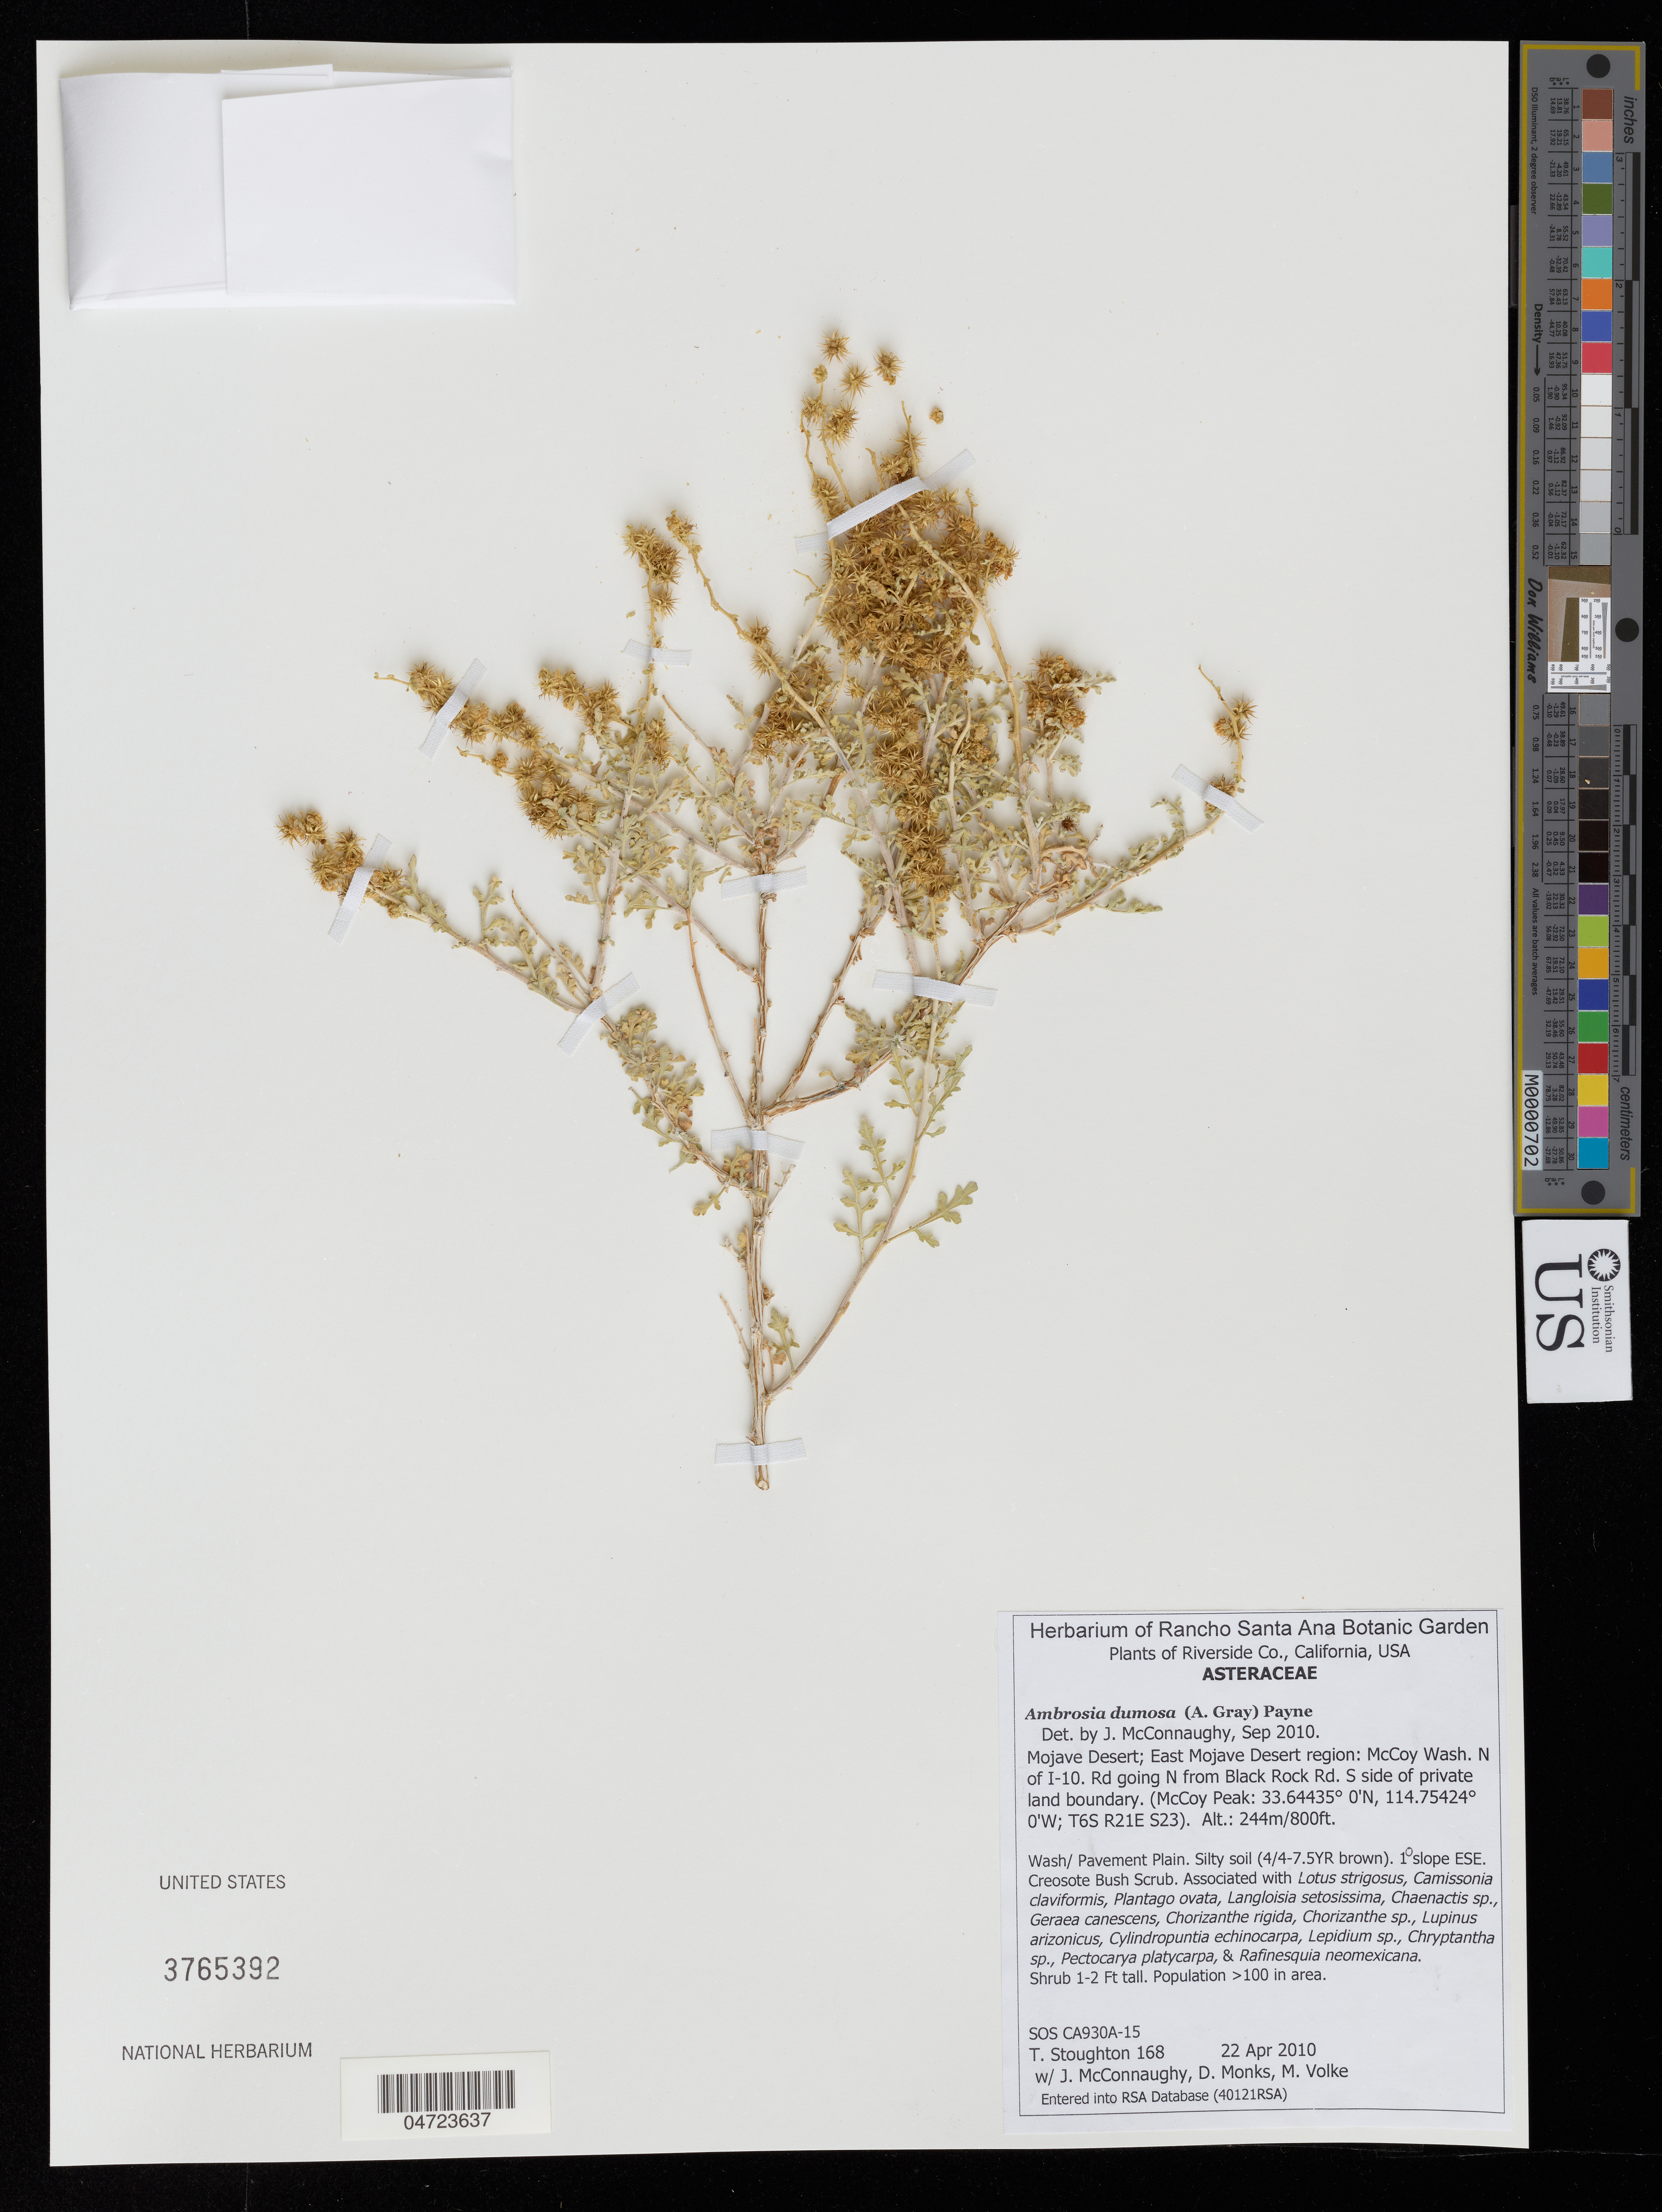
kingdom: Plantae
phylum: Tracheophyta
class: Magnoliopsida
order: Asterales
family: Asteraceae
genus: Ambrosia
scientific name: Ambrosia dumosa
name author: (A. Gray) W.W.Payne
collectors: T. Stoughton, J. McConnaughy, D. Monks & M. Volke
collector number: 168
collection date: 2010-04-22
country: United States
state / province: California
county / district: Riverside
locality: Riverside Co. Mojave Desert; East Mojave Desert region: McCoy Wash. N of I-10. Rd going N from Black Rock Rd. S side of private land boundary. (McCoy Peak: T6S R21E S23). Wash/ Pavement Plain. 1ºslope ESE.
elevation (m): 244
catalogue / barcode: US 3765392